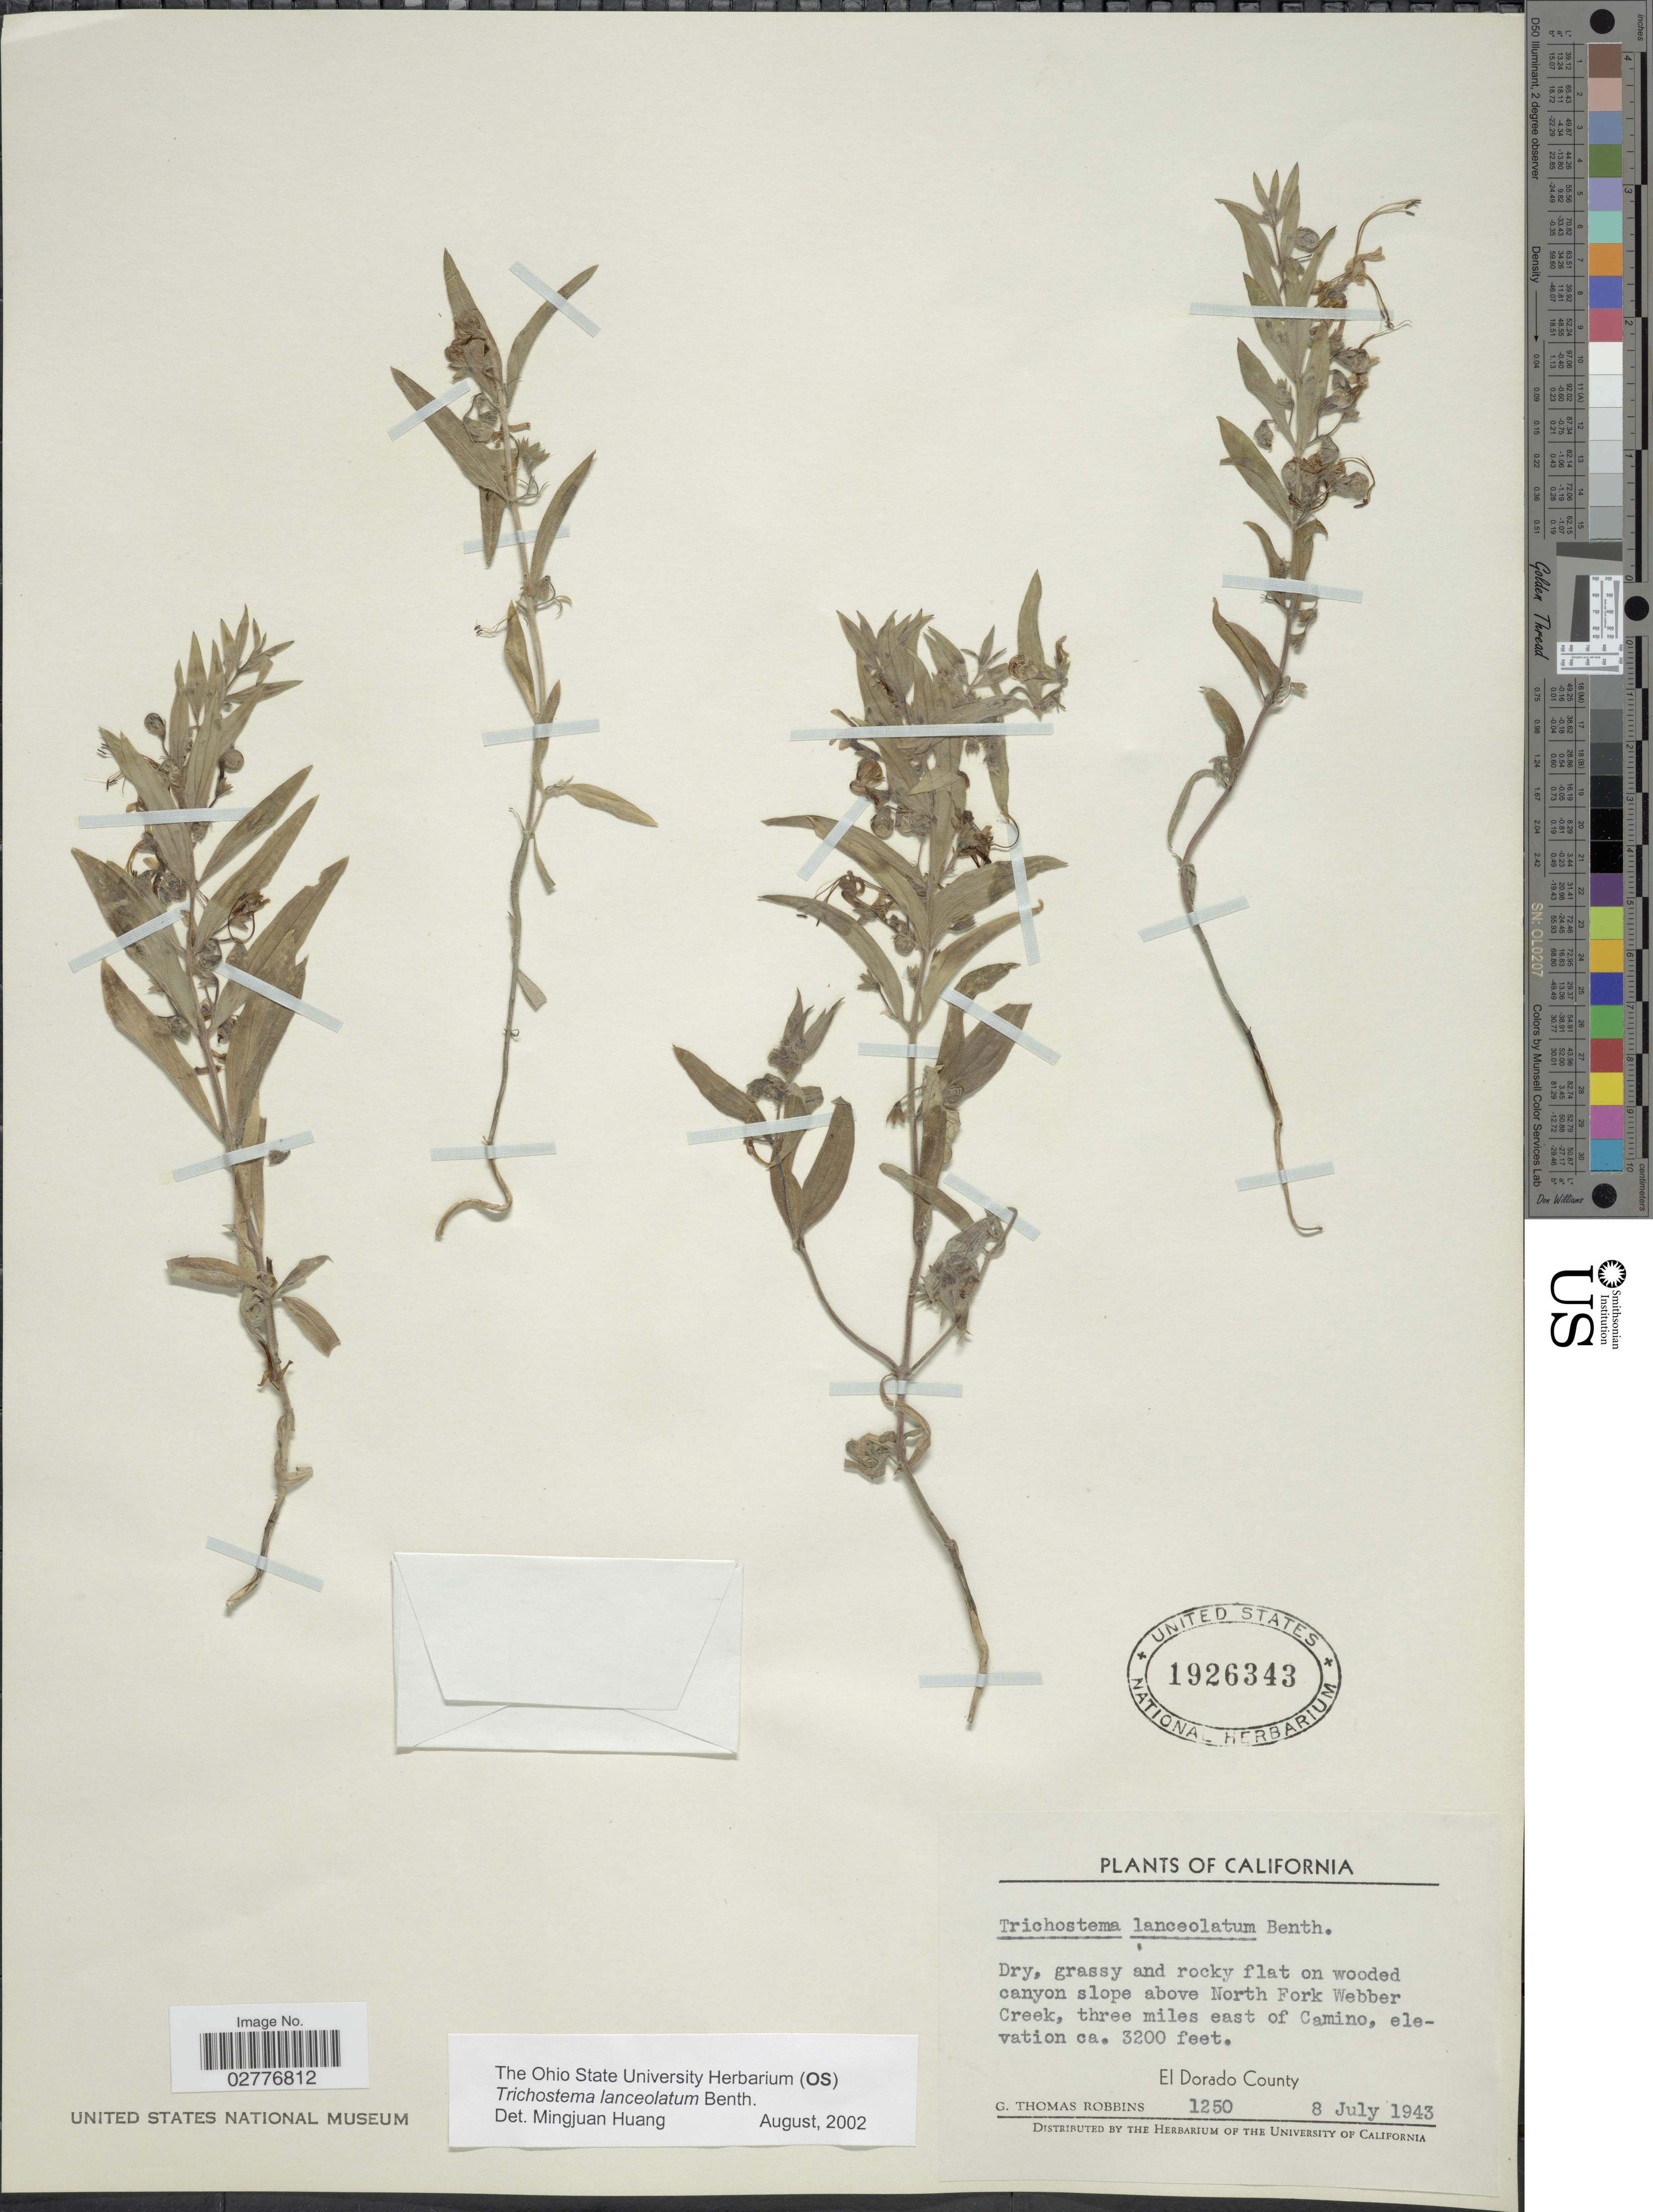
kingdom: Plantae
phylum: Tracheophyta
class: Magnoliopsida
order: Lamiales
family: Lamiaceae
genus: Trichostema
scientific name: Trichostema lanceolatum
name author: Benth.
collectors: G. T. Robbins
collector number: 1250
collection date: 1943-07-08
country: United States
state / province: California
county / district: El Dorado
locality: Dry, grassy and rocky flat on wooded canyon slope above North Fork Webber Creek, three miles east of Camino. El Dorado County.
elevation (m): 975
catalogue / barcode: US 1926343